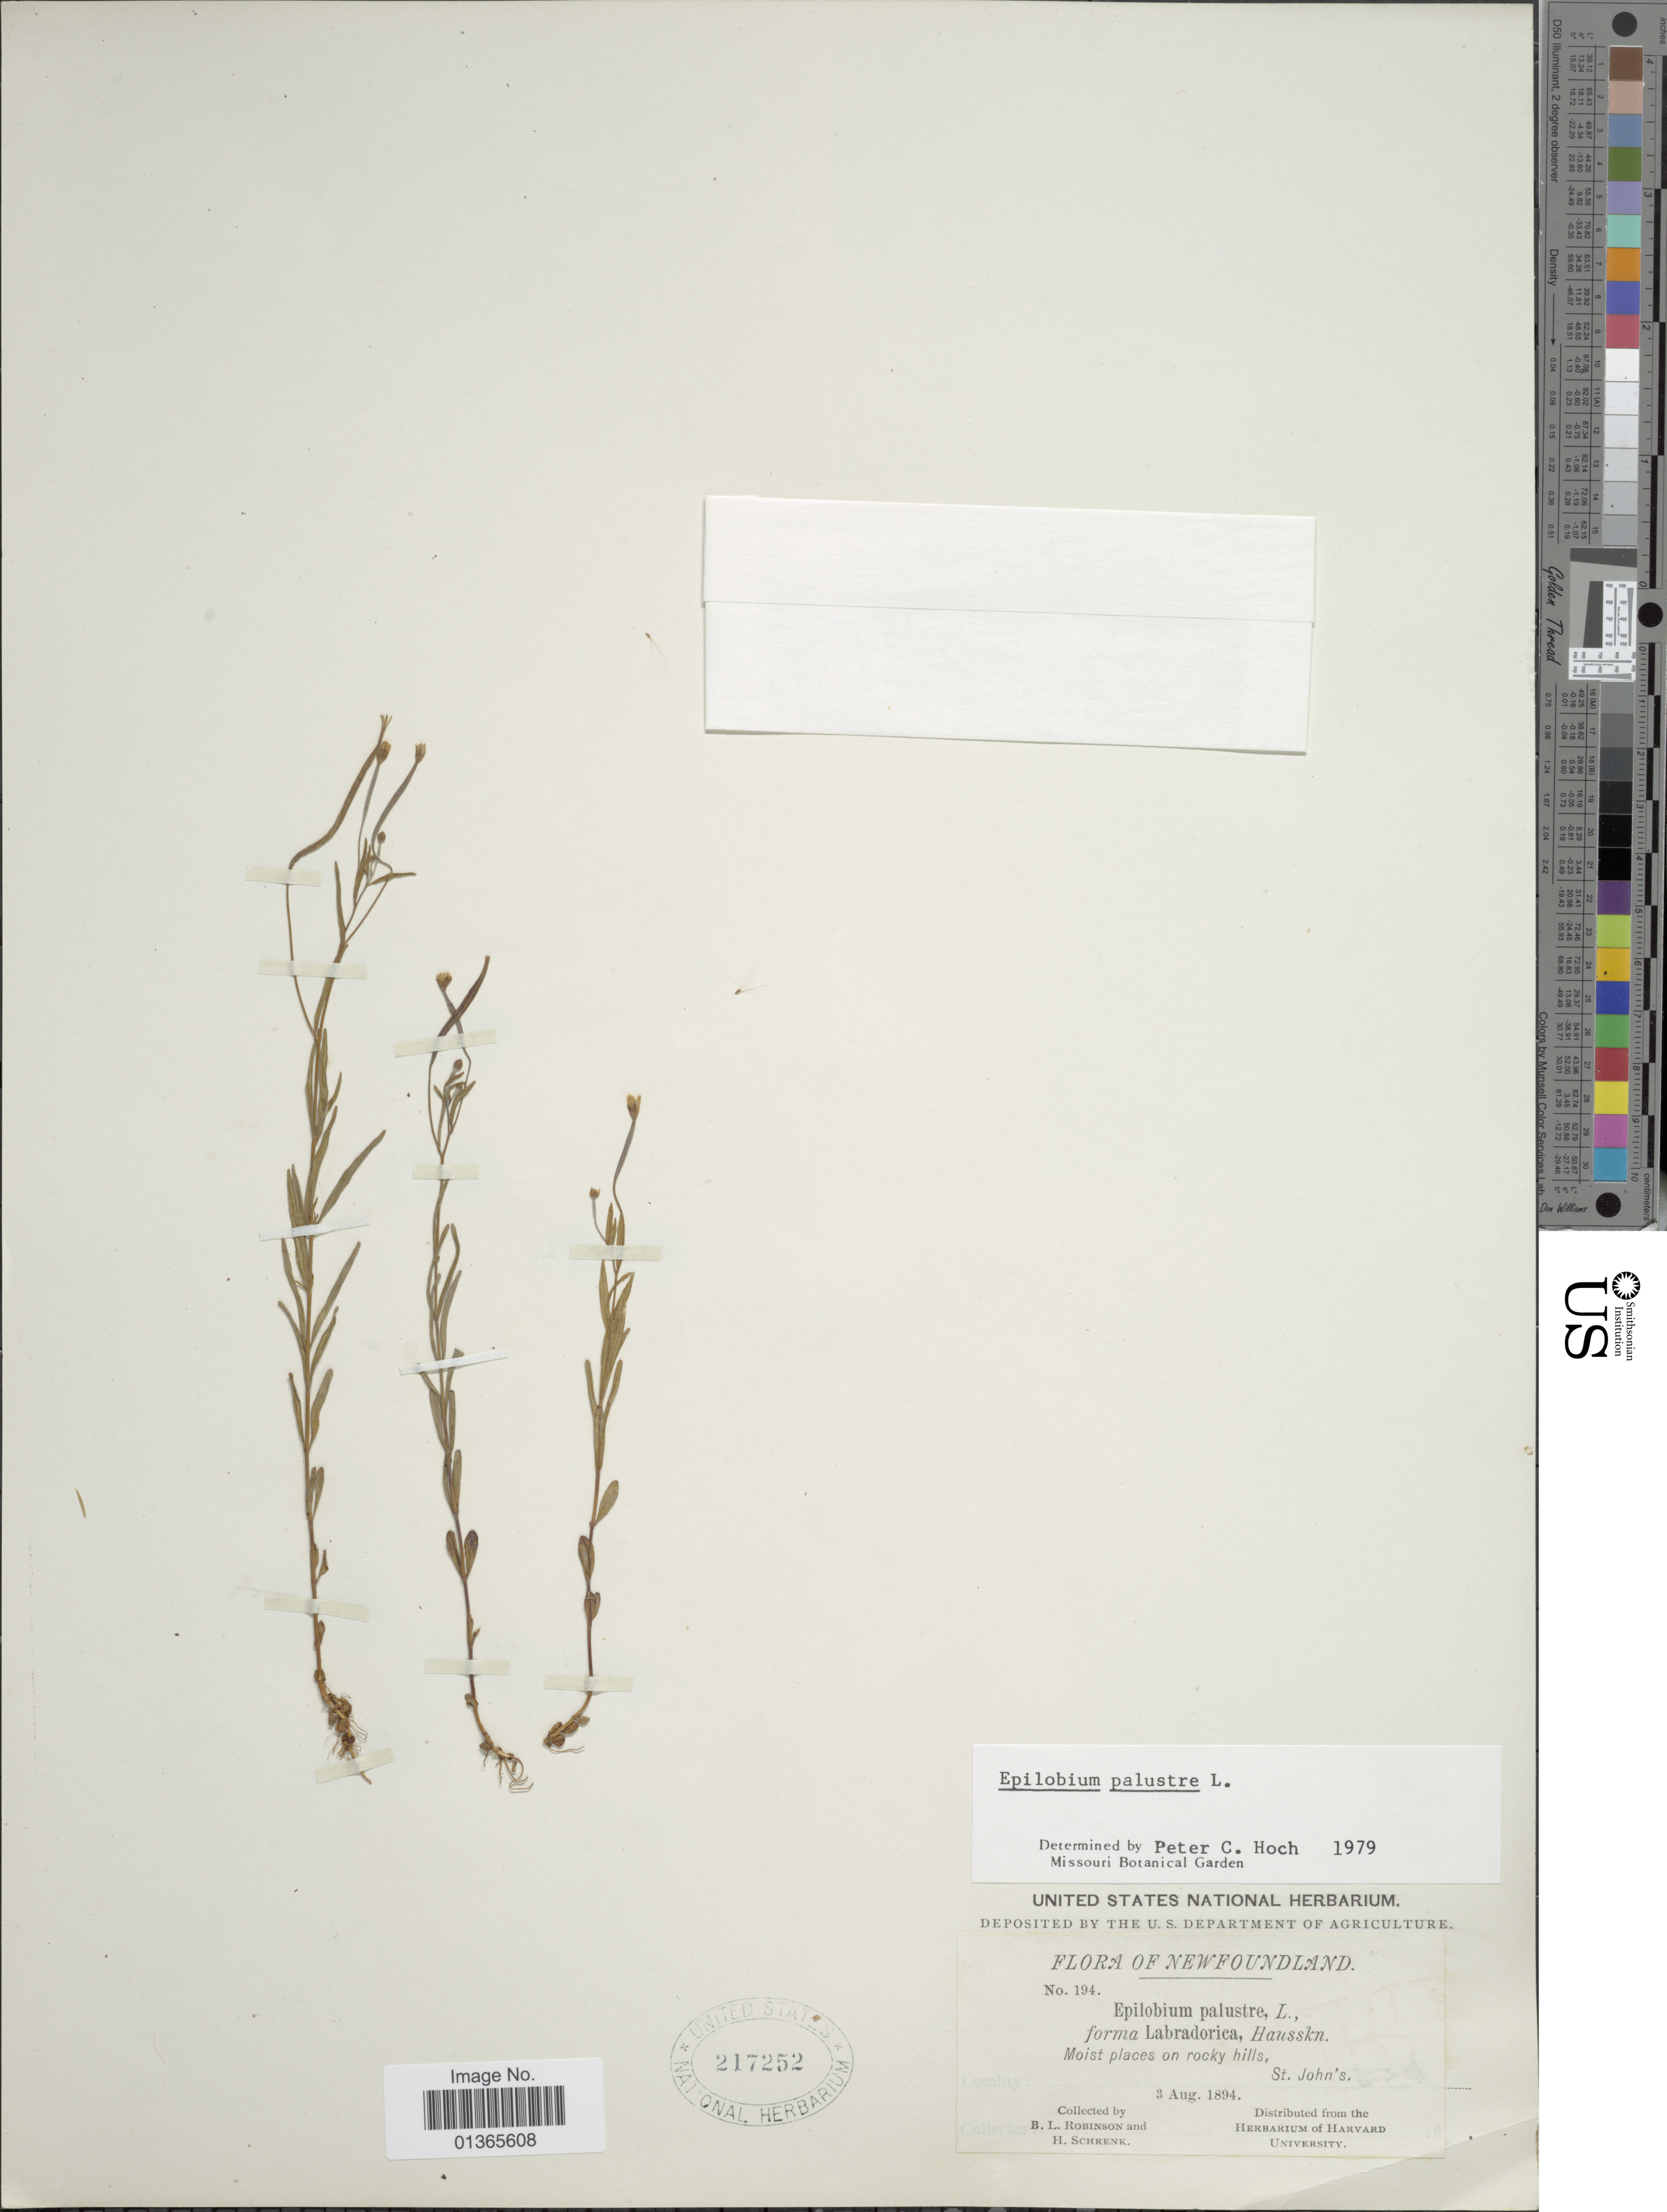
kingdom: Plantae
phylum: Tracheophyta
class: Magnoliopsida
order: Myrtales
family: Onagraceae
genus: Epilobium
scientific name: Epilobium palustre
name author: L.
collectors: B. L. Robinson & H. v. Schrenk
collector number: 194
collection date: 1894-08-03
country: Canada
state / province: Newfoundland and Labrador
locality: St. John's.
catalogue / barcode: US 217252